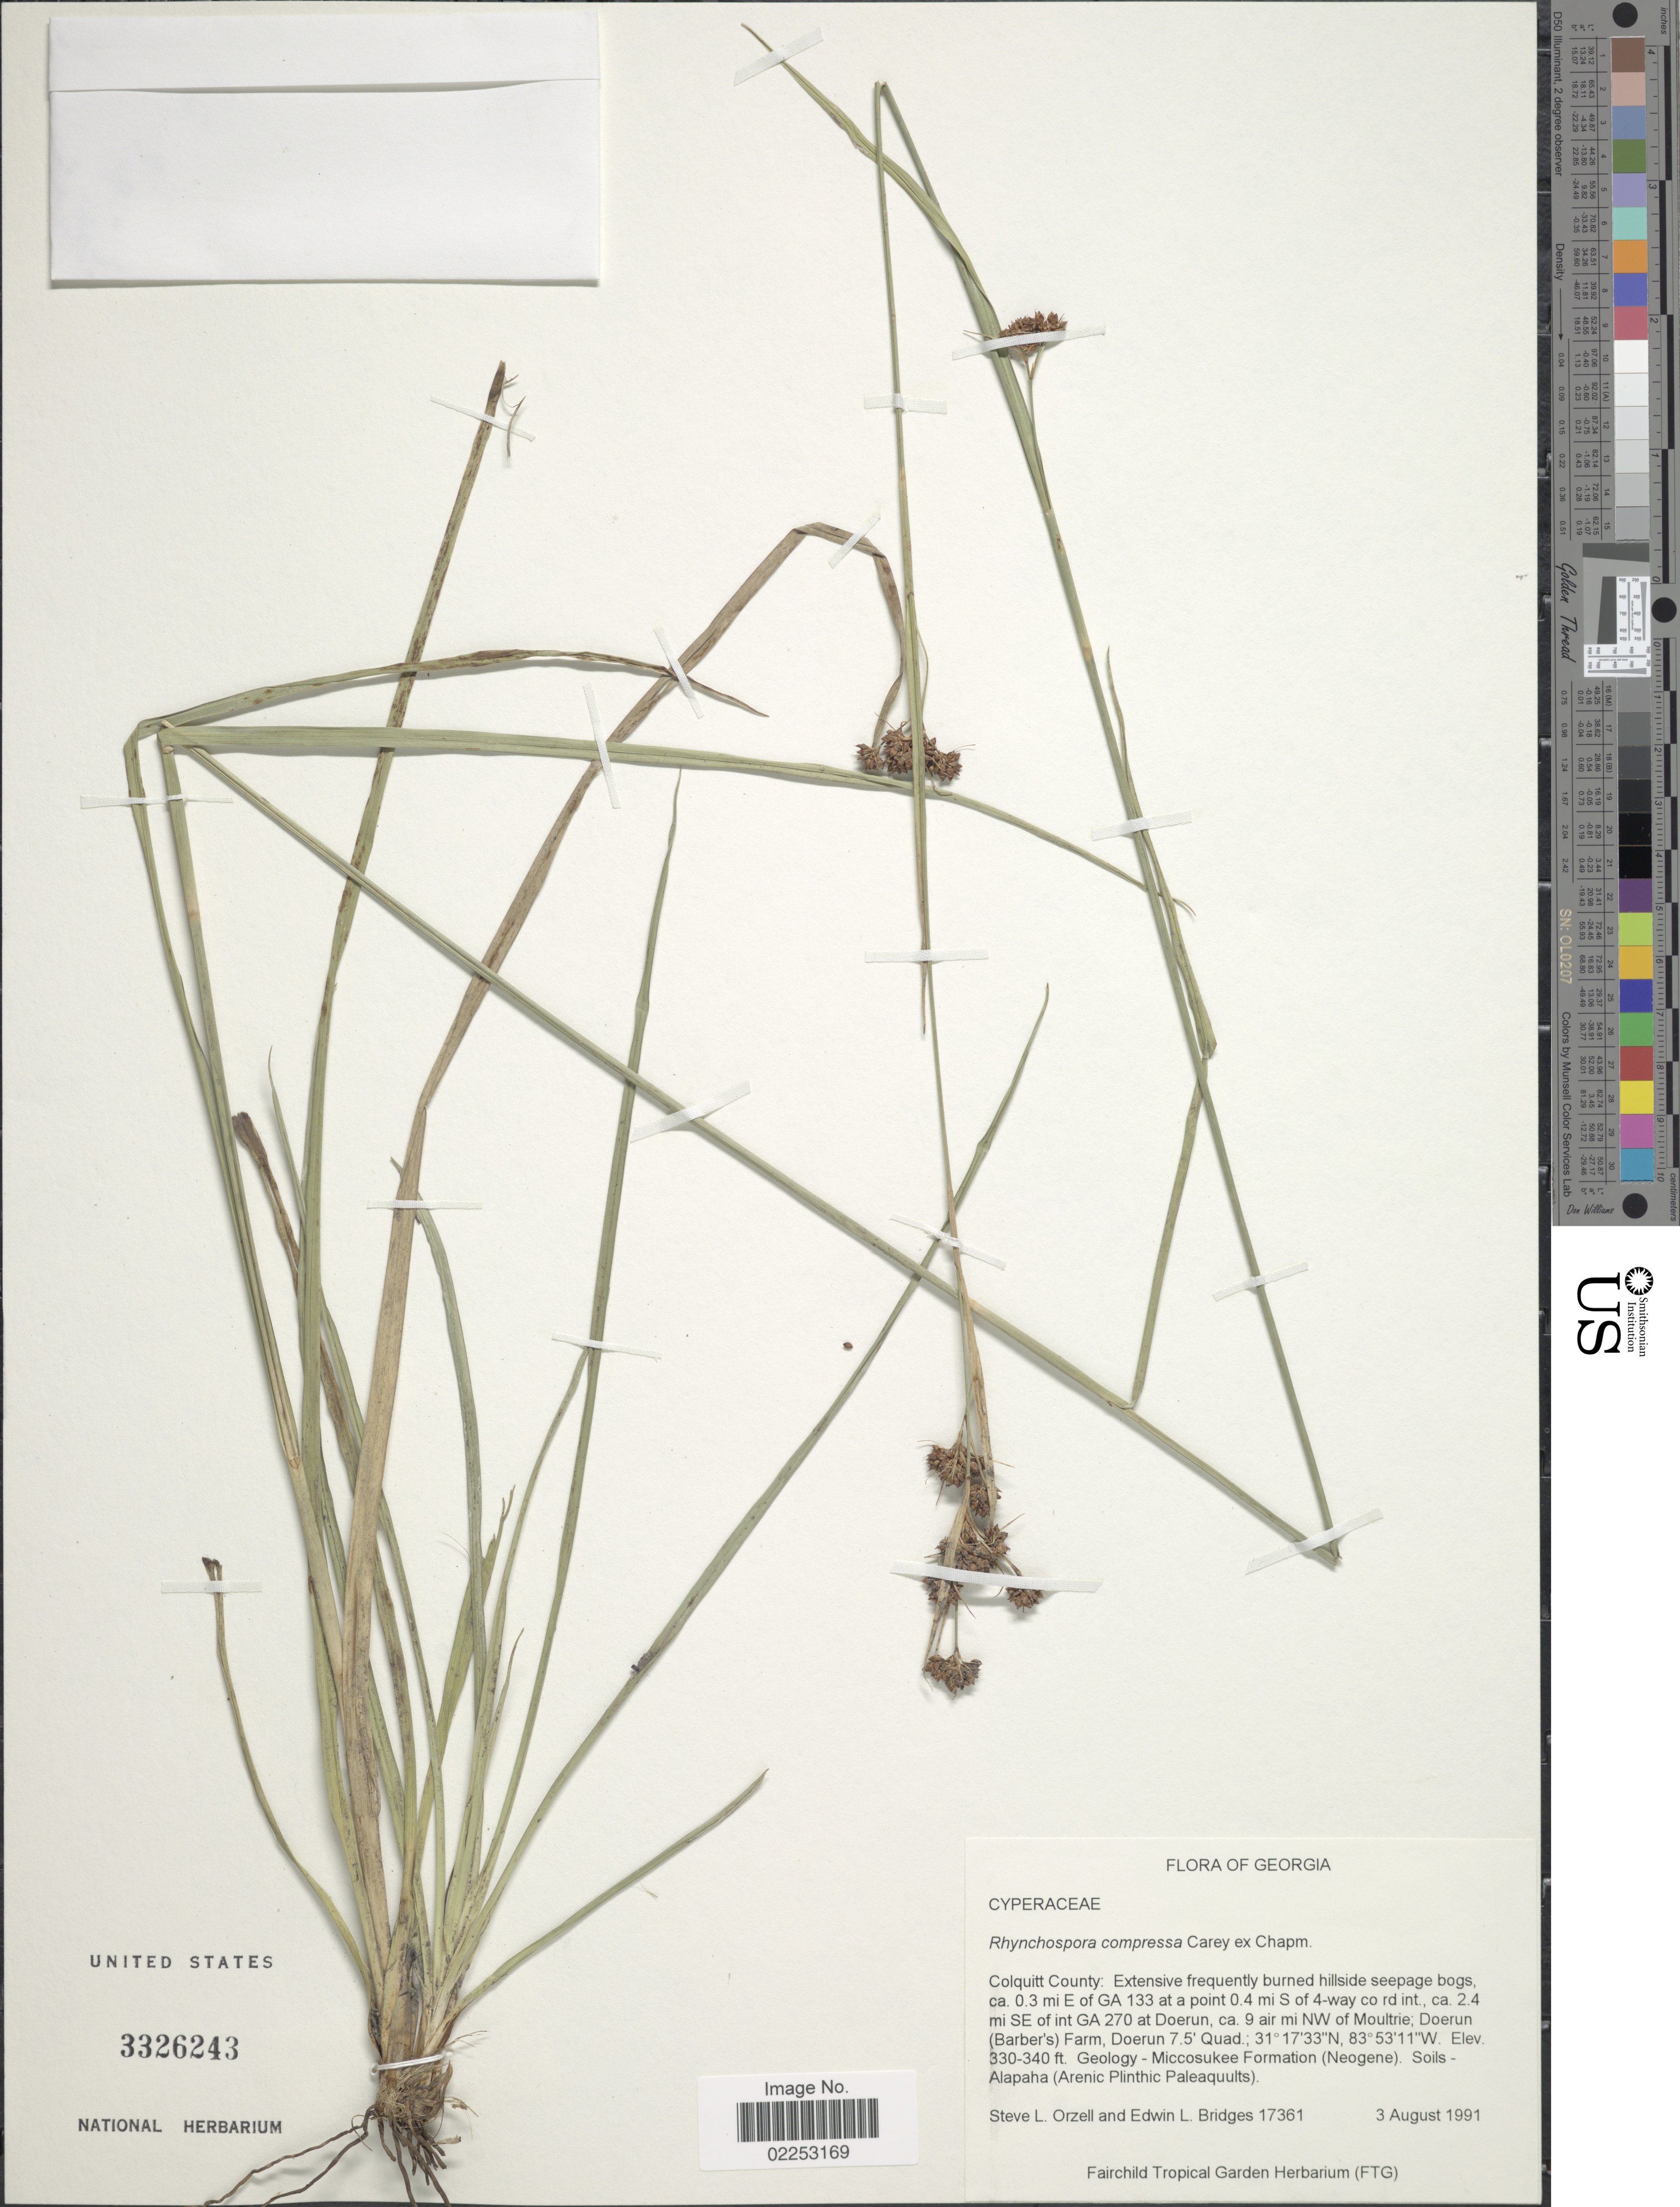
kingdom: Plantae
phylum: Tracheophyta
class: Liliopsida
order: Poales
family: Cyperaceae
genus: Rhynchospora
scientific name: Rhynchospora compressa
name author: J. Carey ex Chapm.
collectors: S. Orzell & E. Bridges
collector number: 17361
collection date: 1991-08-03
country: United States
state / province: Georgia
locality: Colquitt County: ca. 0.3 mi E of GA 133 at a point 0.4 mi S of 4-way co rd int., ca. 2.4 mi SE of int GA 270 at Doerun, ca. 9 air mi NW of Moultrie; Dorun (Barber's) Farm, Doerun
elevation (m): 101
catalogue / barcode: US 3326243